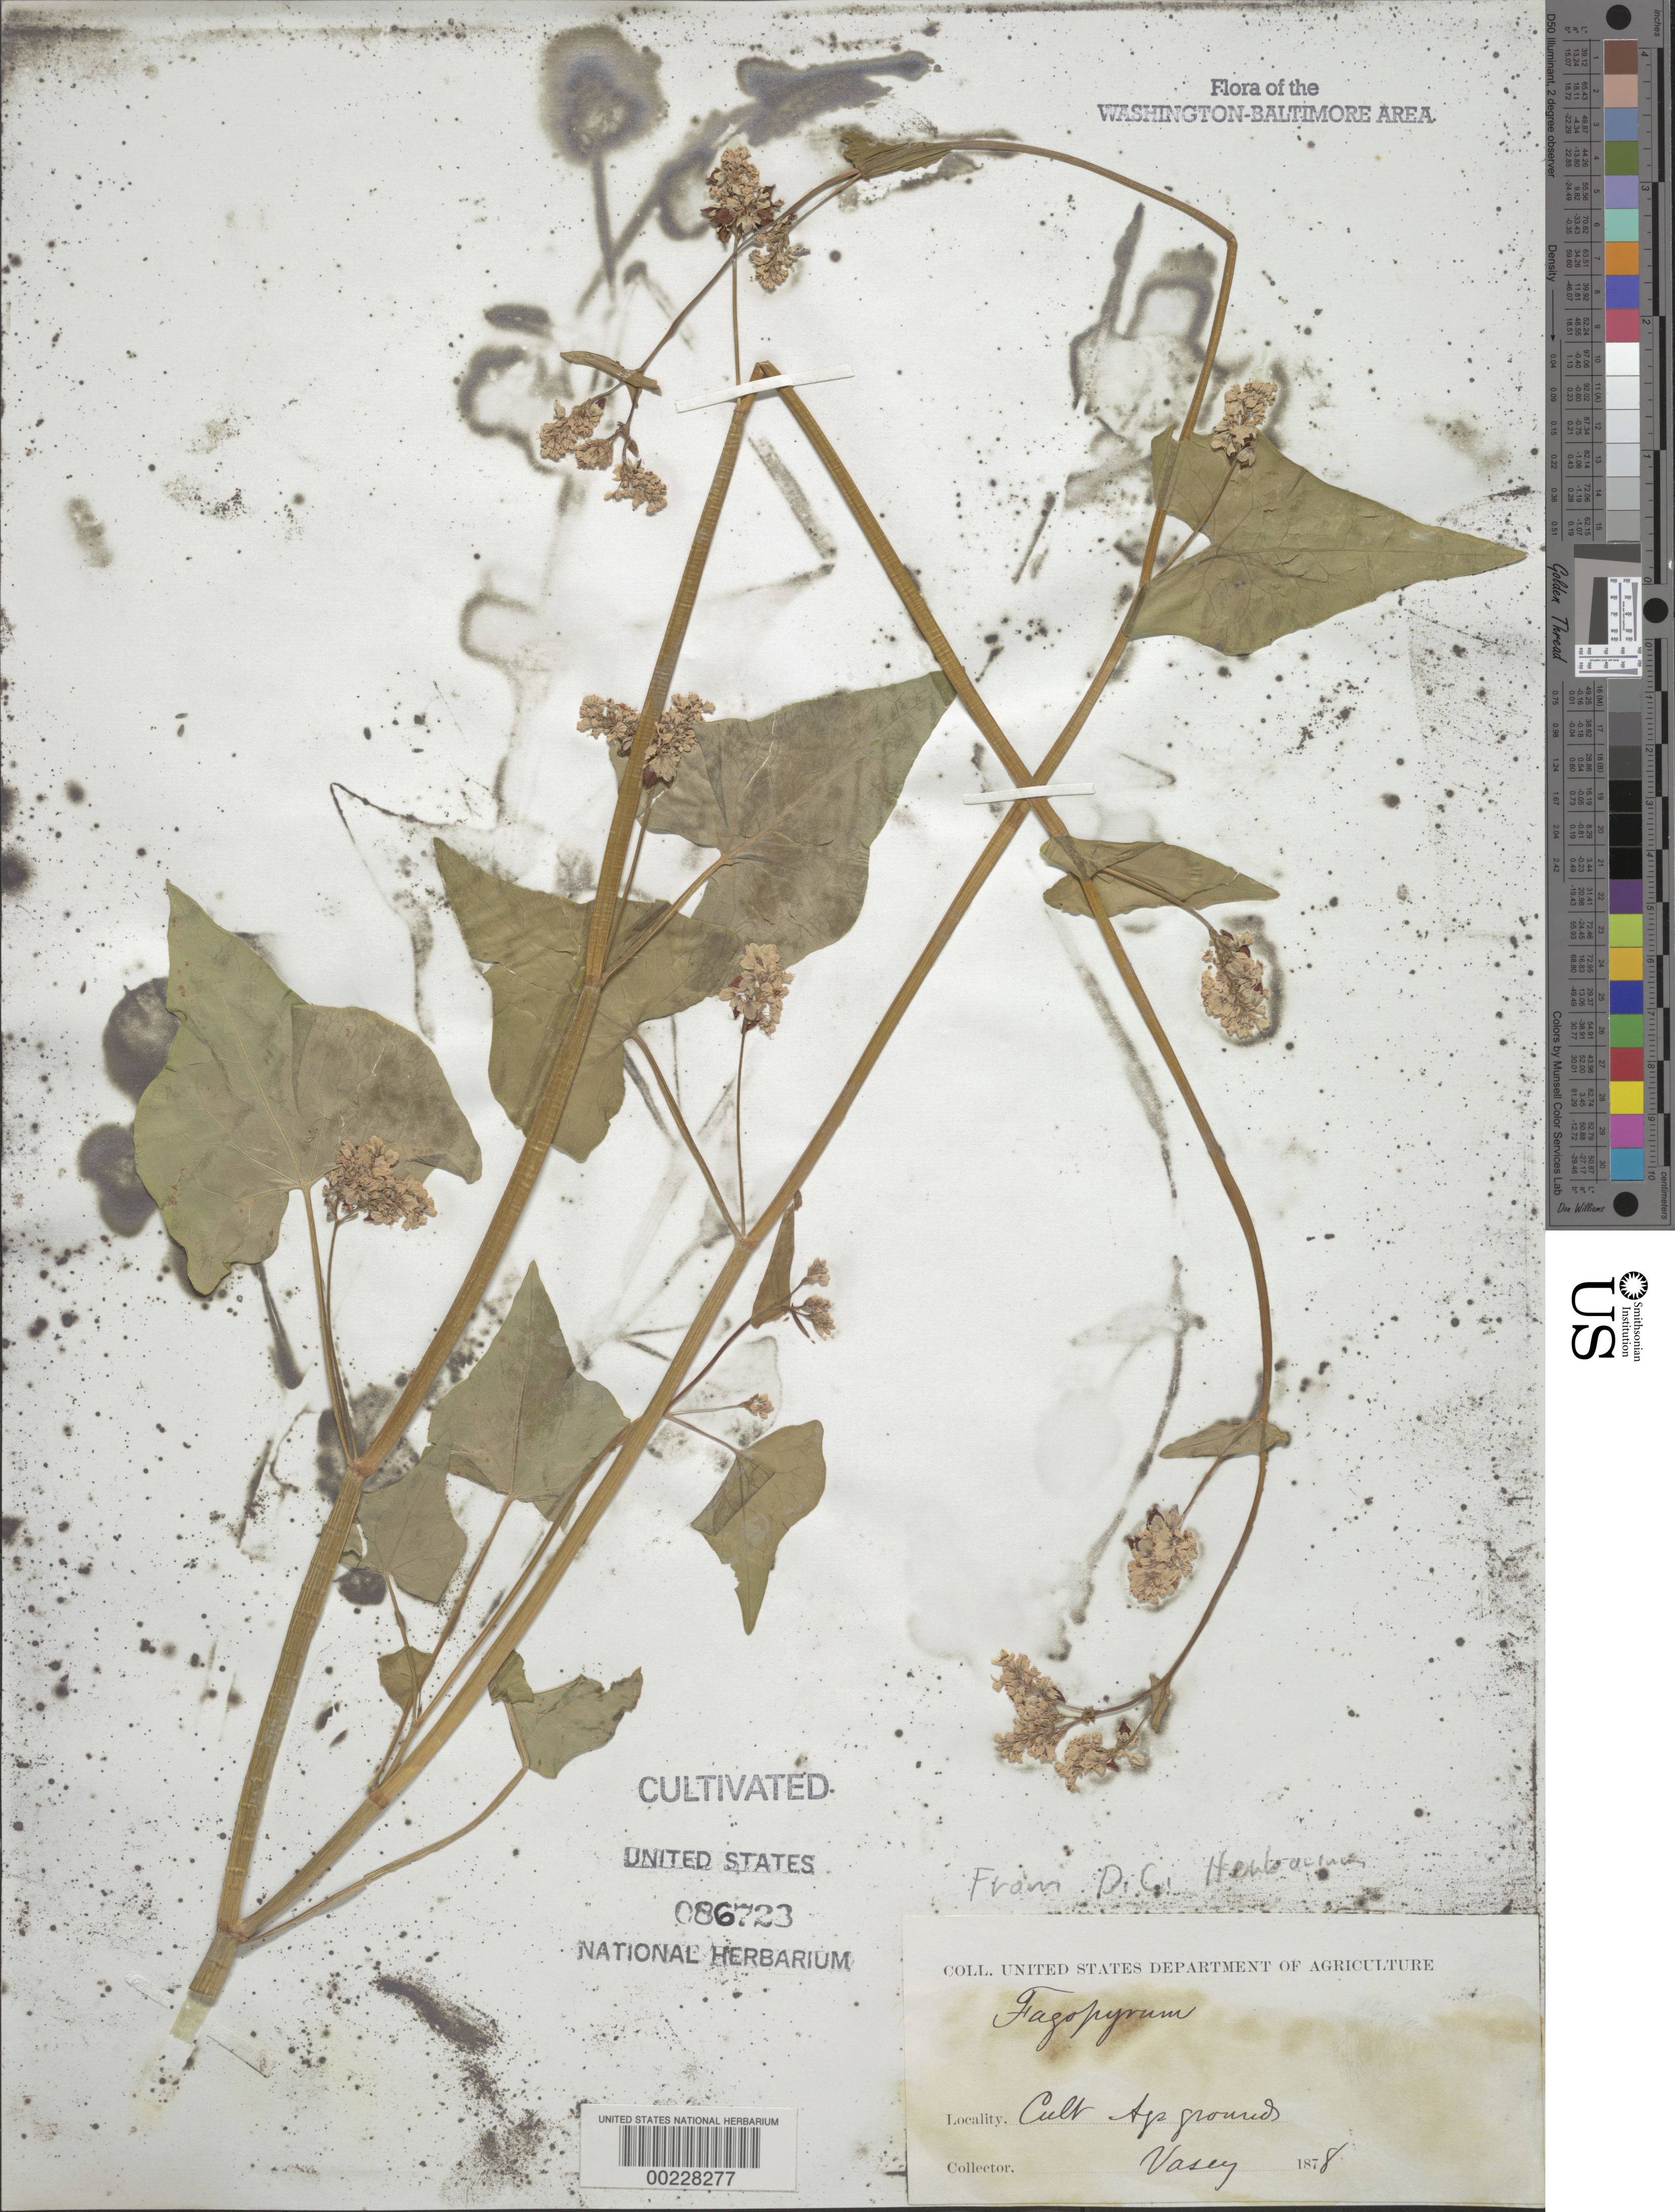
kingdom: Plantae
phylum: Tracheophyta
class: Magnoliopsida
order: Caryophyllales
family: Polygonaceae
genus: Fagopyrum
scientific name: Fagopyrum sp.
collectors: G. R. Vasey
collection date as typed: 1878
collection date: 1878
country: United States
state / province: District of Columbia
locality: Agricultural grounds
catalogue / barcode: US 86723